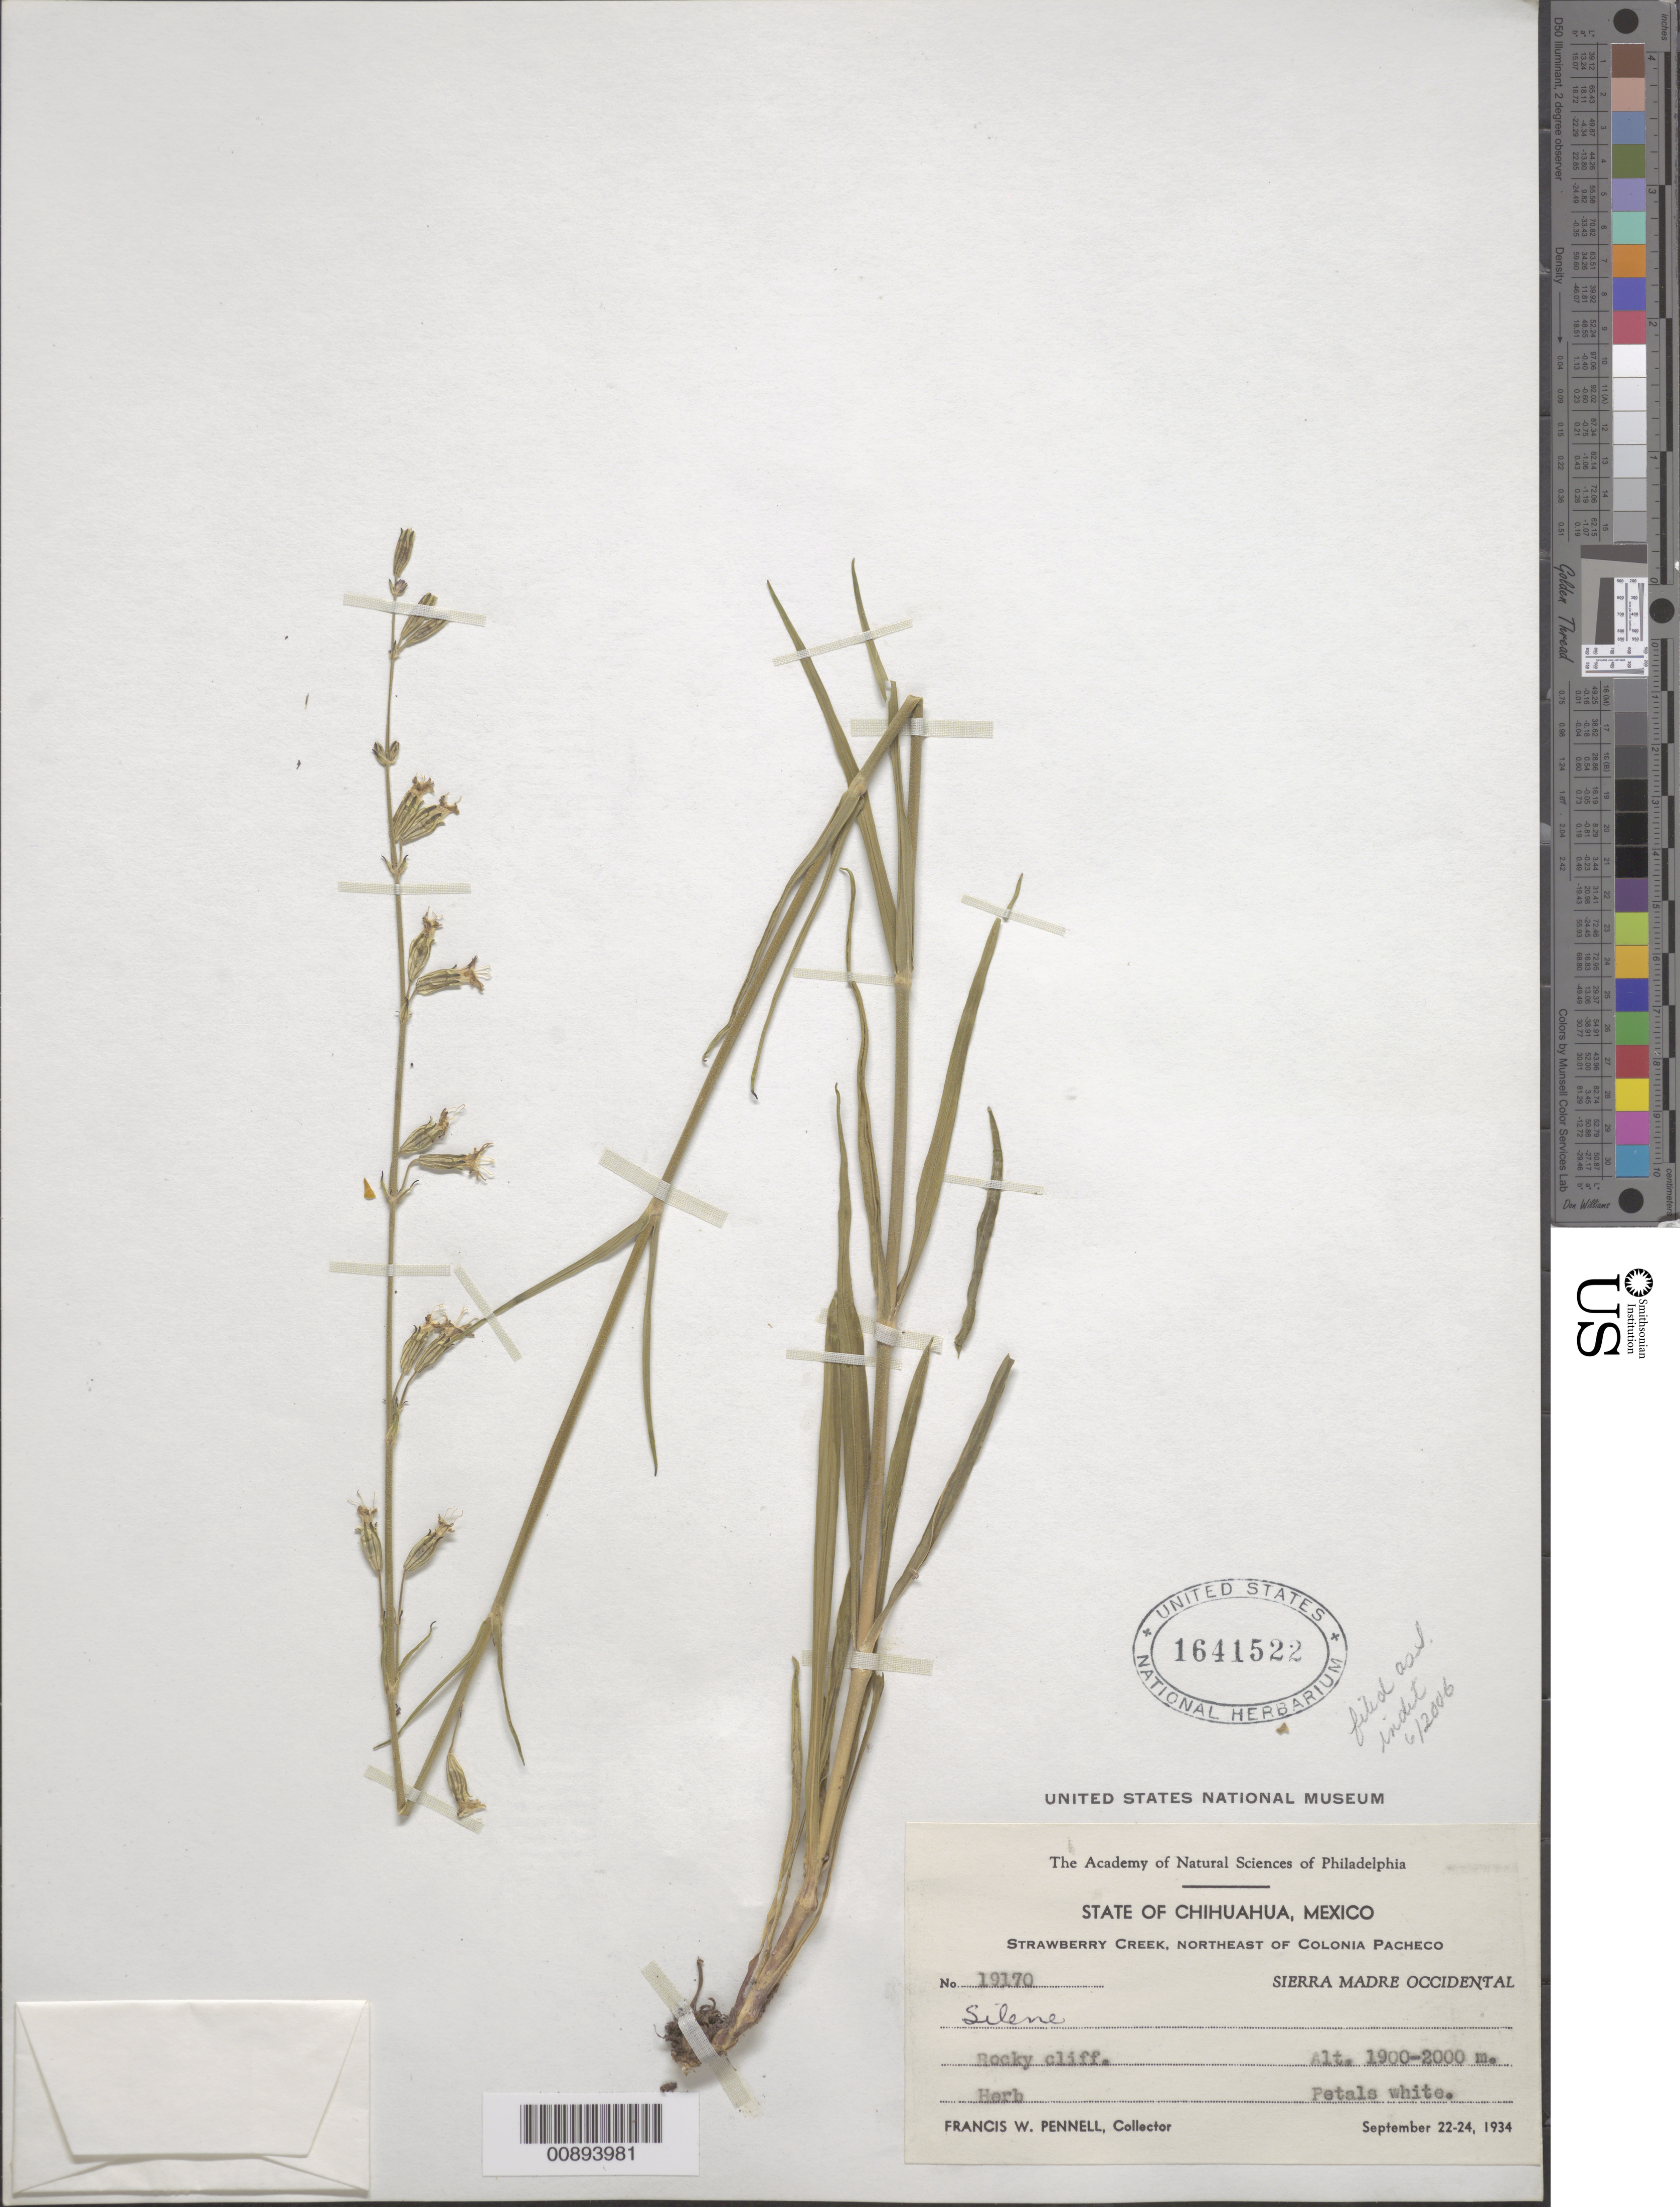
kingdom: Plantae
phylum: Tracheophyta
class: Magnoliopsida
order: Caryophyllales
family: Caryophyllaceae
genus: Silene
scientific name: Silene sp.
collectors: F. W. Pennell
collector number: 19170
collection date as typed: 22 Sep 1934 to 24 Sep 1934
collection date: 1934-09-22/1934-09-24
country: Mexico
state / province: Chihuahua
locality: Strawberry Creek, northeast of Colonia Pacheco. Sierra Madre Occidental, Chihuahua.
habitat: Rocky cliff.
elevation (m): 2000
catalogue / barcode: US 1641522